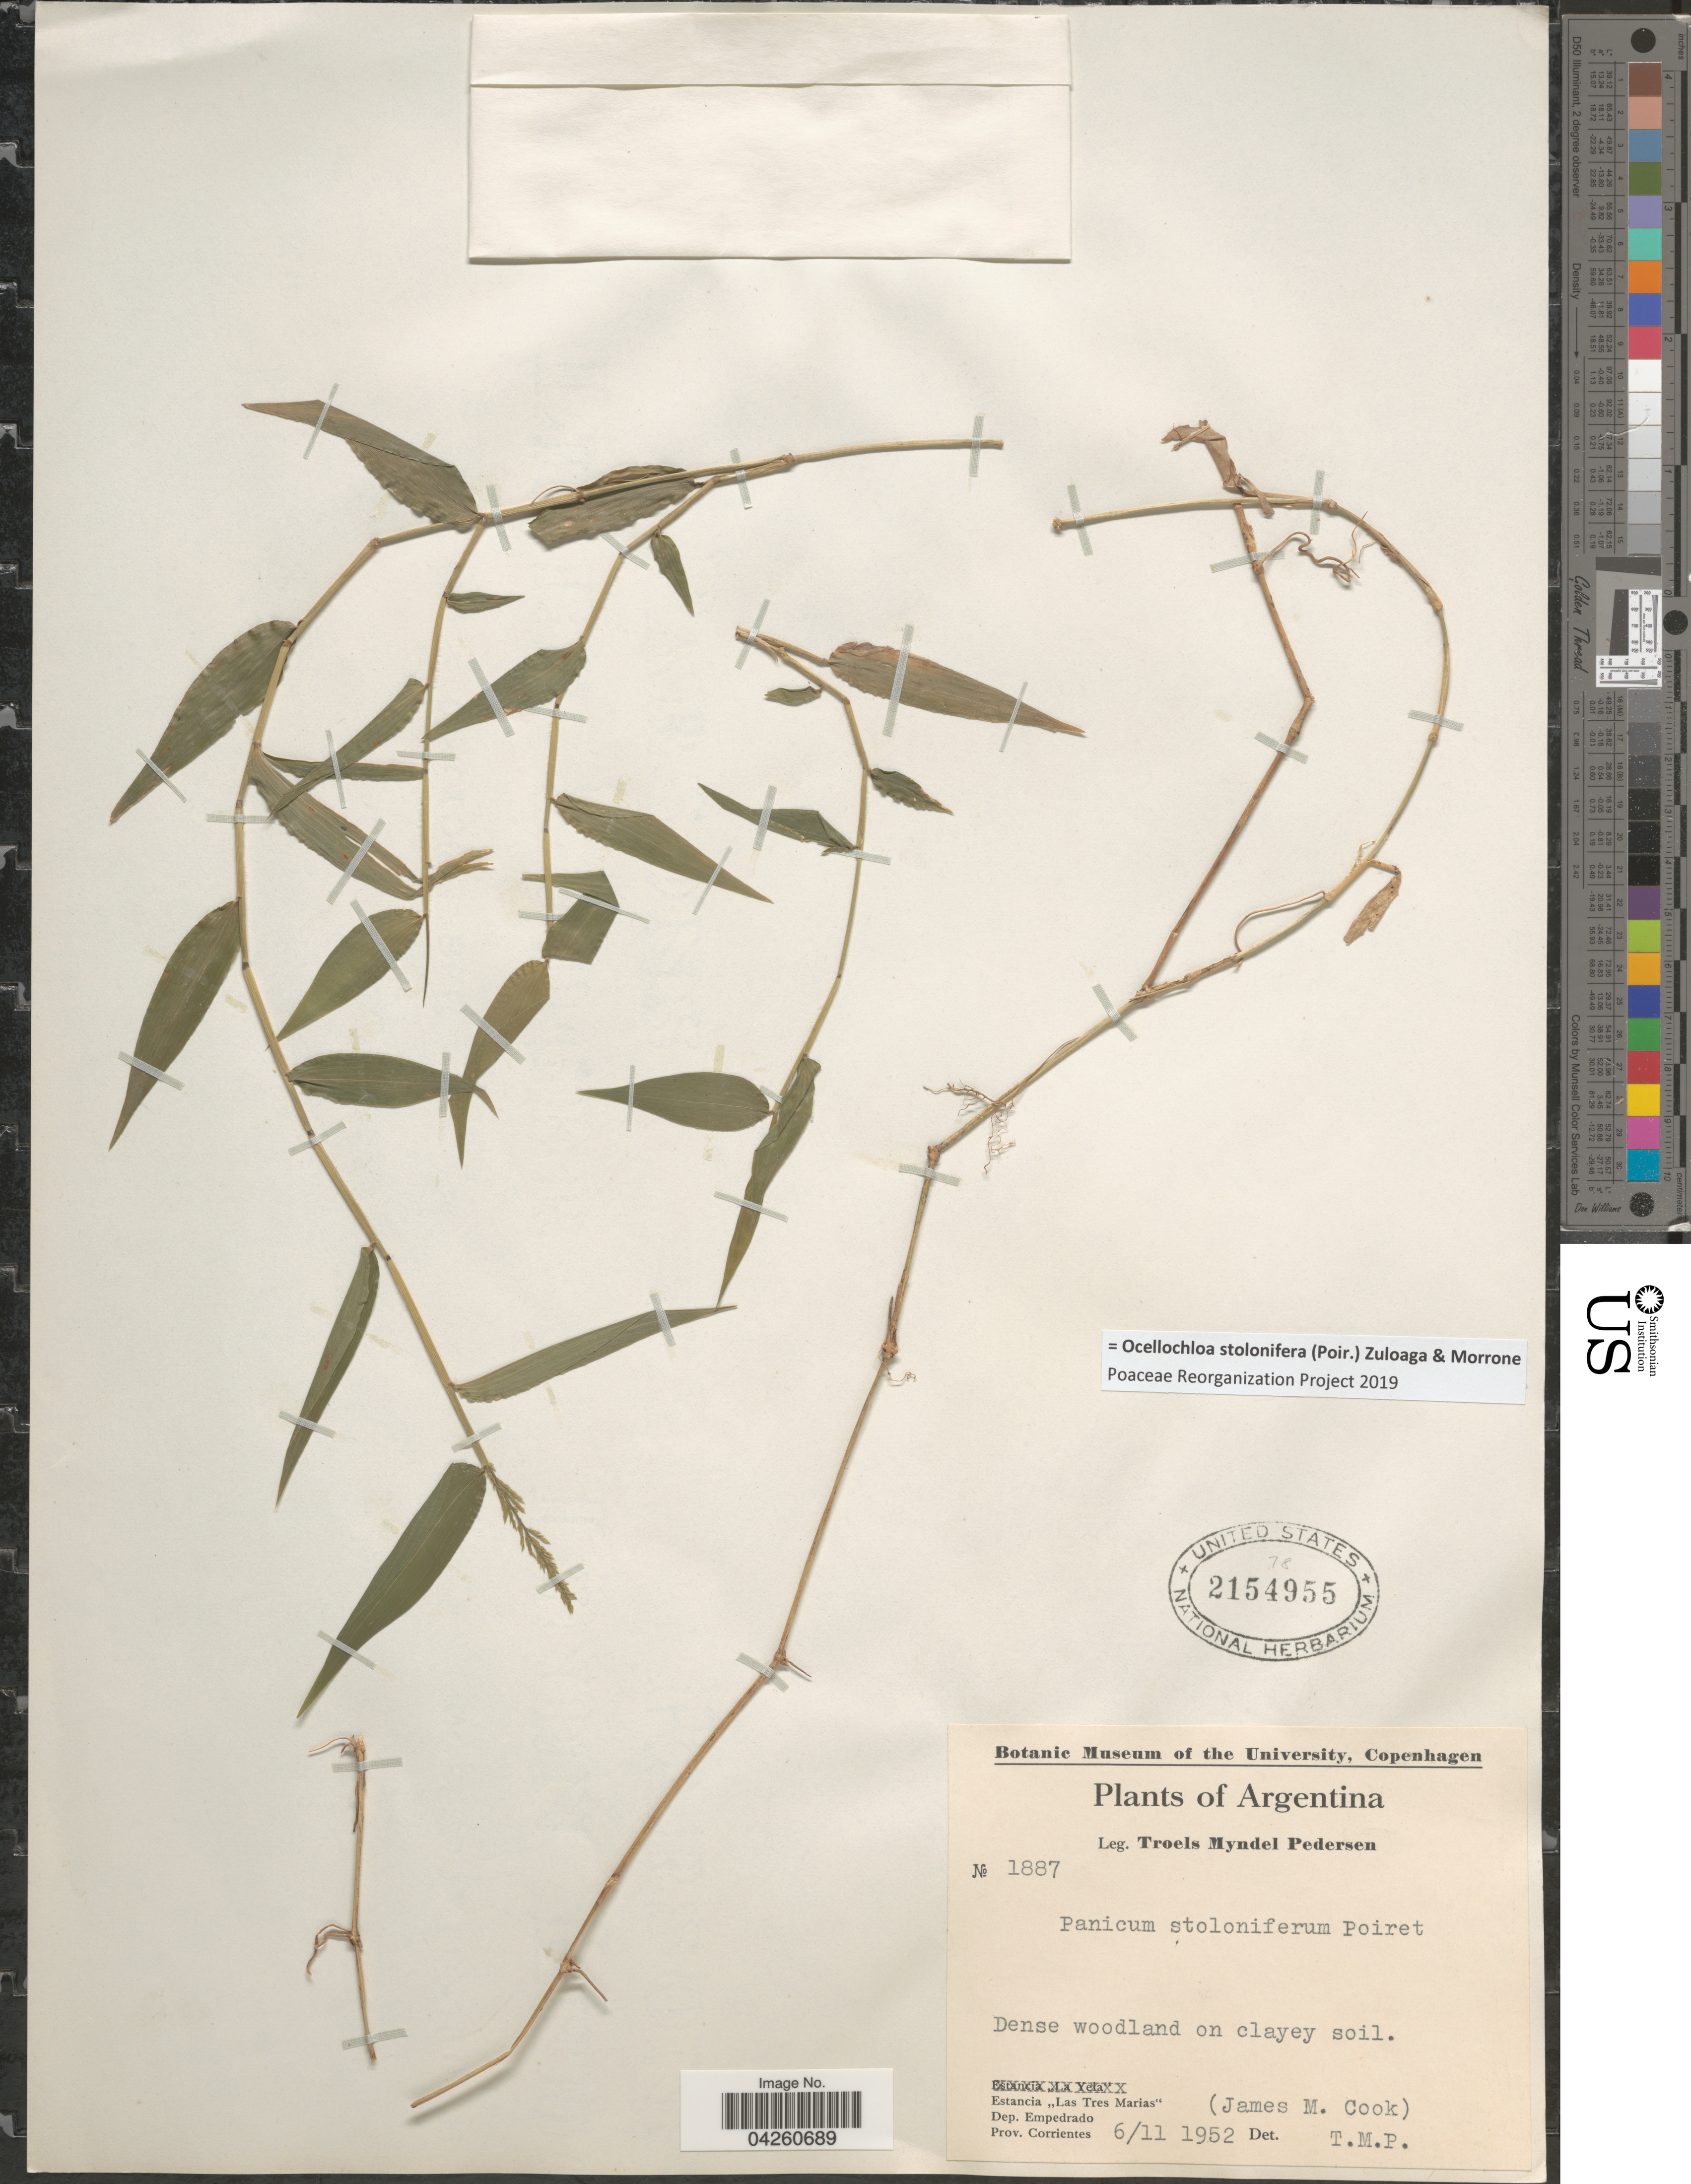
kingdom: Plantae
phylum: Tracheophyta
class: Liliopsida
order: Poales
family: Poaceae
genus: Ocellochloa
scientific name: Ocellochloa stolonifera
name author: (Poir.) Zuloaga & Morrone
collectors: T. Pederson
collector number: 1887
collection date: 1952-11-06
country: Argentina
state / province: Corrientes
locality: Estancia "Las Tres Marias". Dep. Empedrado.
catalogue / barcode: US 2154955